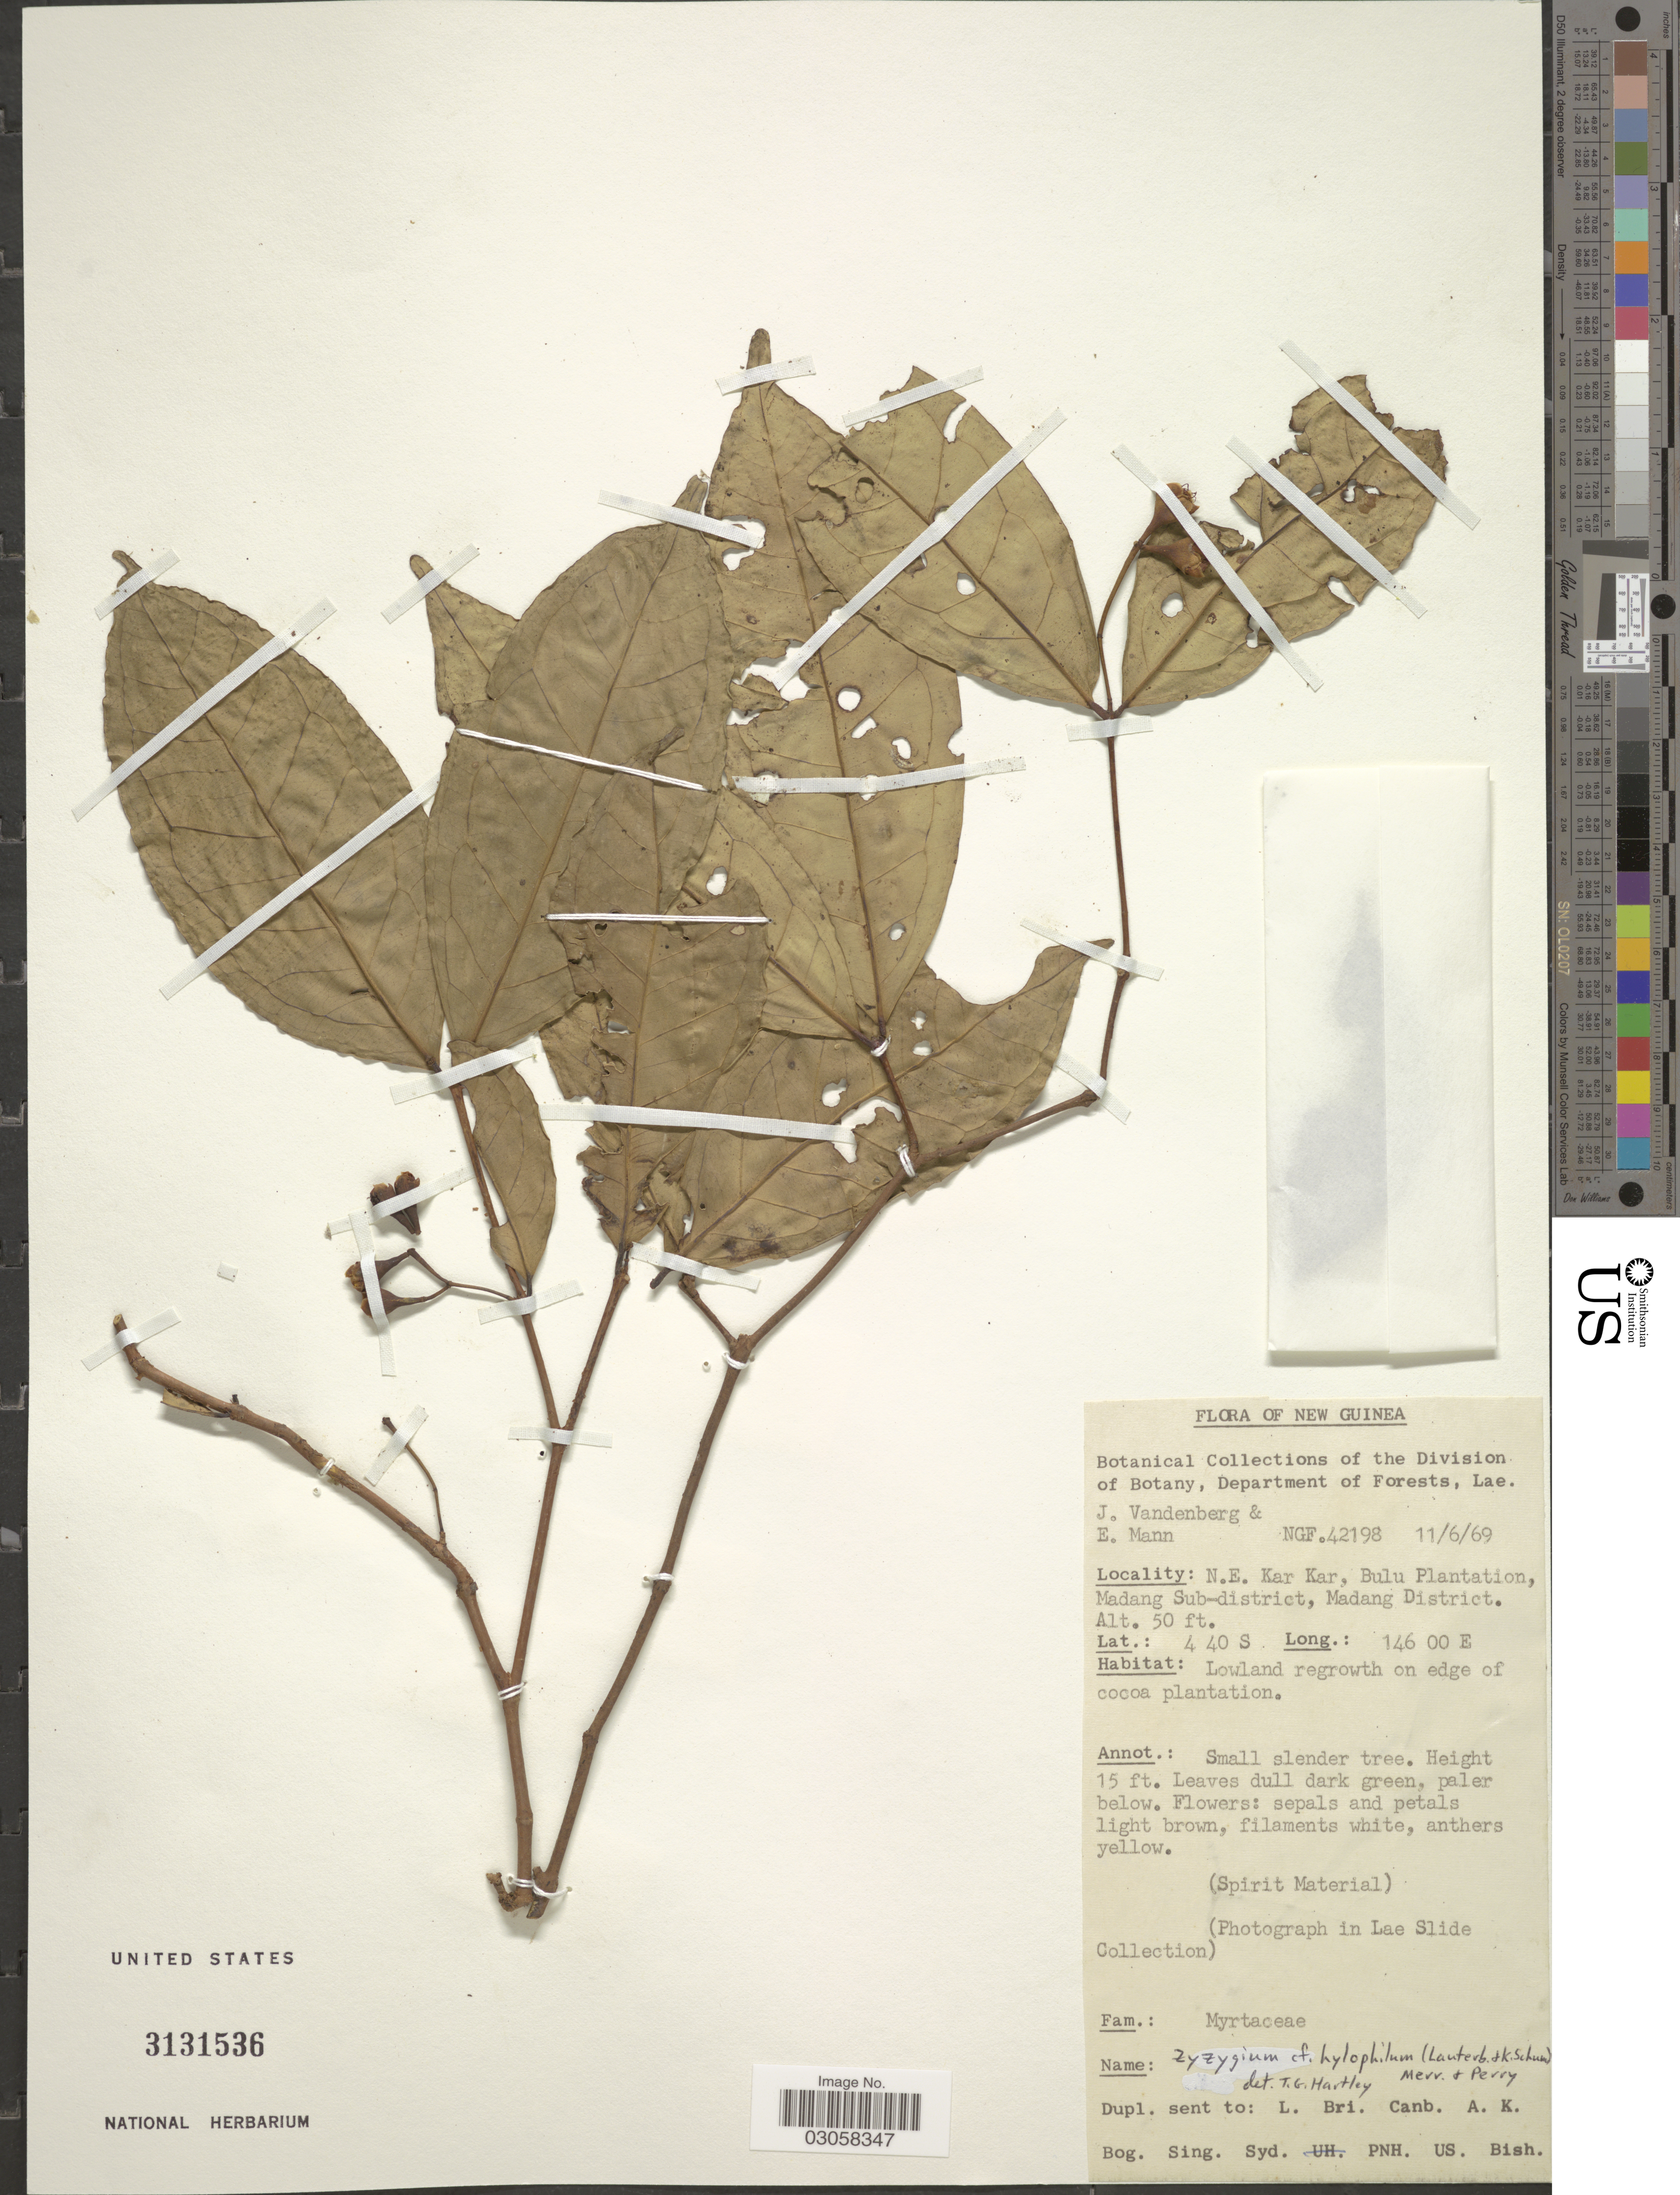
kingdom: Plantae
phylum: Tracheophyta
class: Magnoliopsida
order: Myrtales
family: Myrtaceae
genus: Syzygium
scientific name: Syzygium hylophilum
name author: (Lauterb. & K. Schum.) Merr. & L.M. Perry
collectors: J. Vandenberg & E. Mann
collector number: NGF.42198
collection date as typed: Transcribed d/m/y: 11/6/69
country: Papua New Guinea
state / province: Madang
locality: New Guinea. N. E. Kar Kar, Bulu Plantation, Madang Sub-district, Madang District.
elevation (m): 15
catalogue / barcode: US 3131536